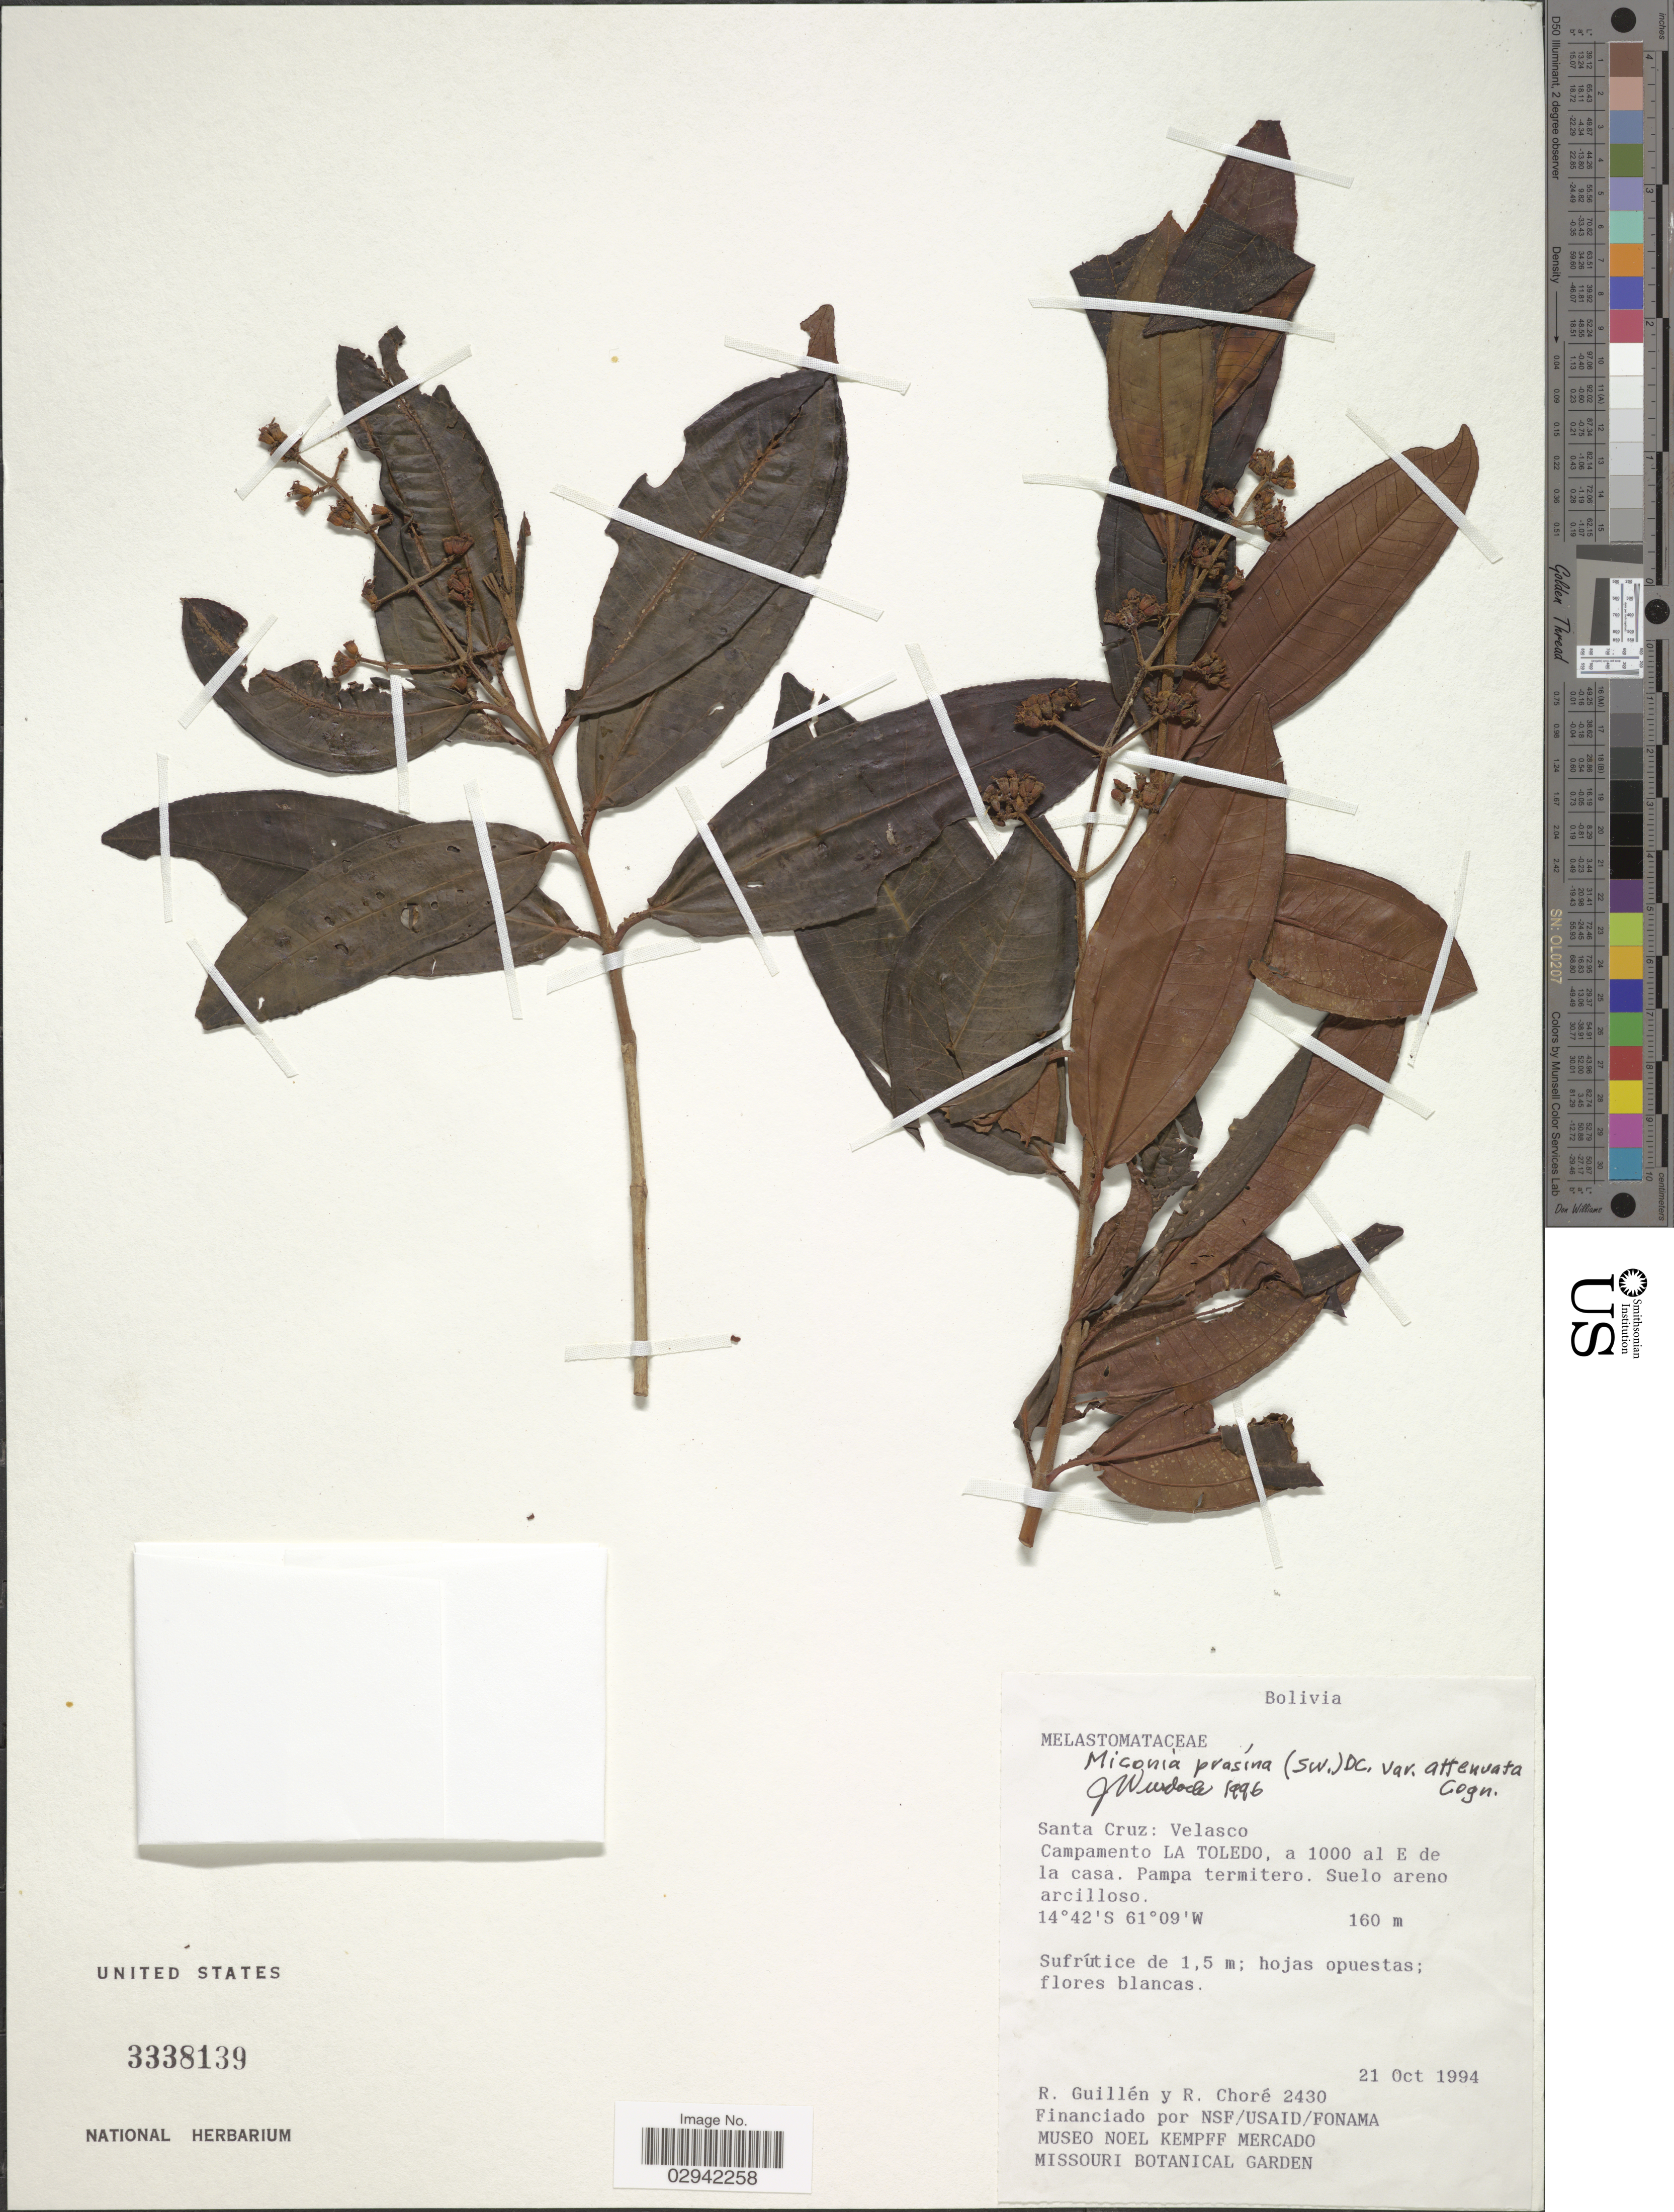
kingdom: Plantae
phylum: Tracheophyta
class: Magnoliopsida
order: Myrtales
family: Melastomataceae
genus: Miconia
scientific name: Miconia prasina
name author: (Sw.) DC.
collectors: R. Guillen & R. Choré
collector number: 2430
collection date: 1994-10-21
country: Bolivia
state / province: Santa Cruz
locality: Velasco, Campamento La Toledo, a 1000 al E de la casa.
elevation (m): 160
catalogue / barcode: US 3338139